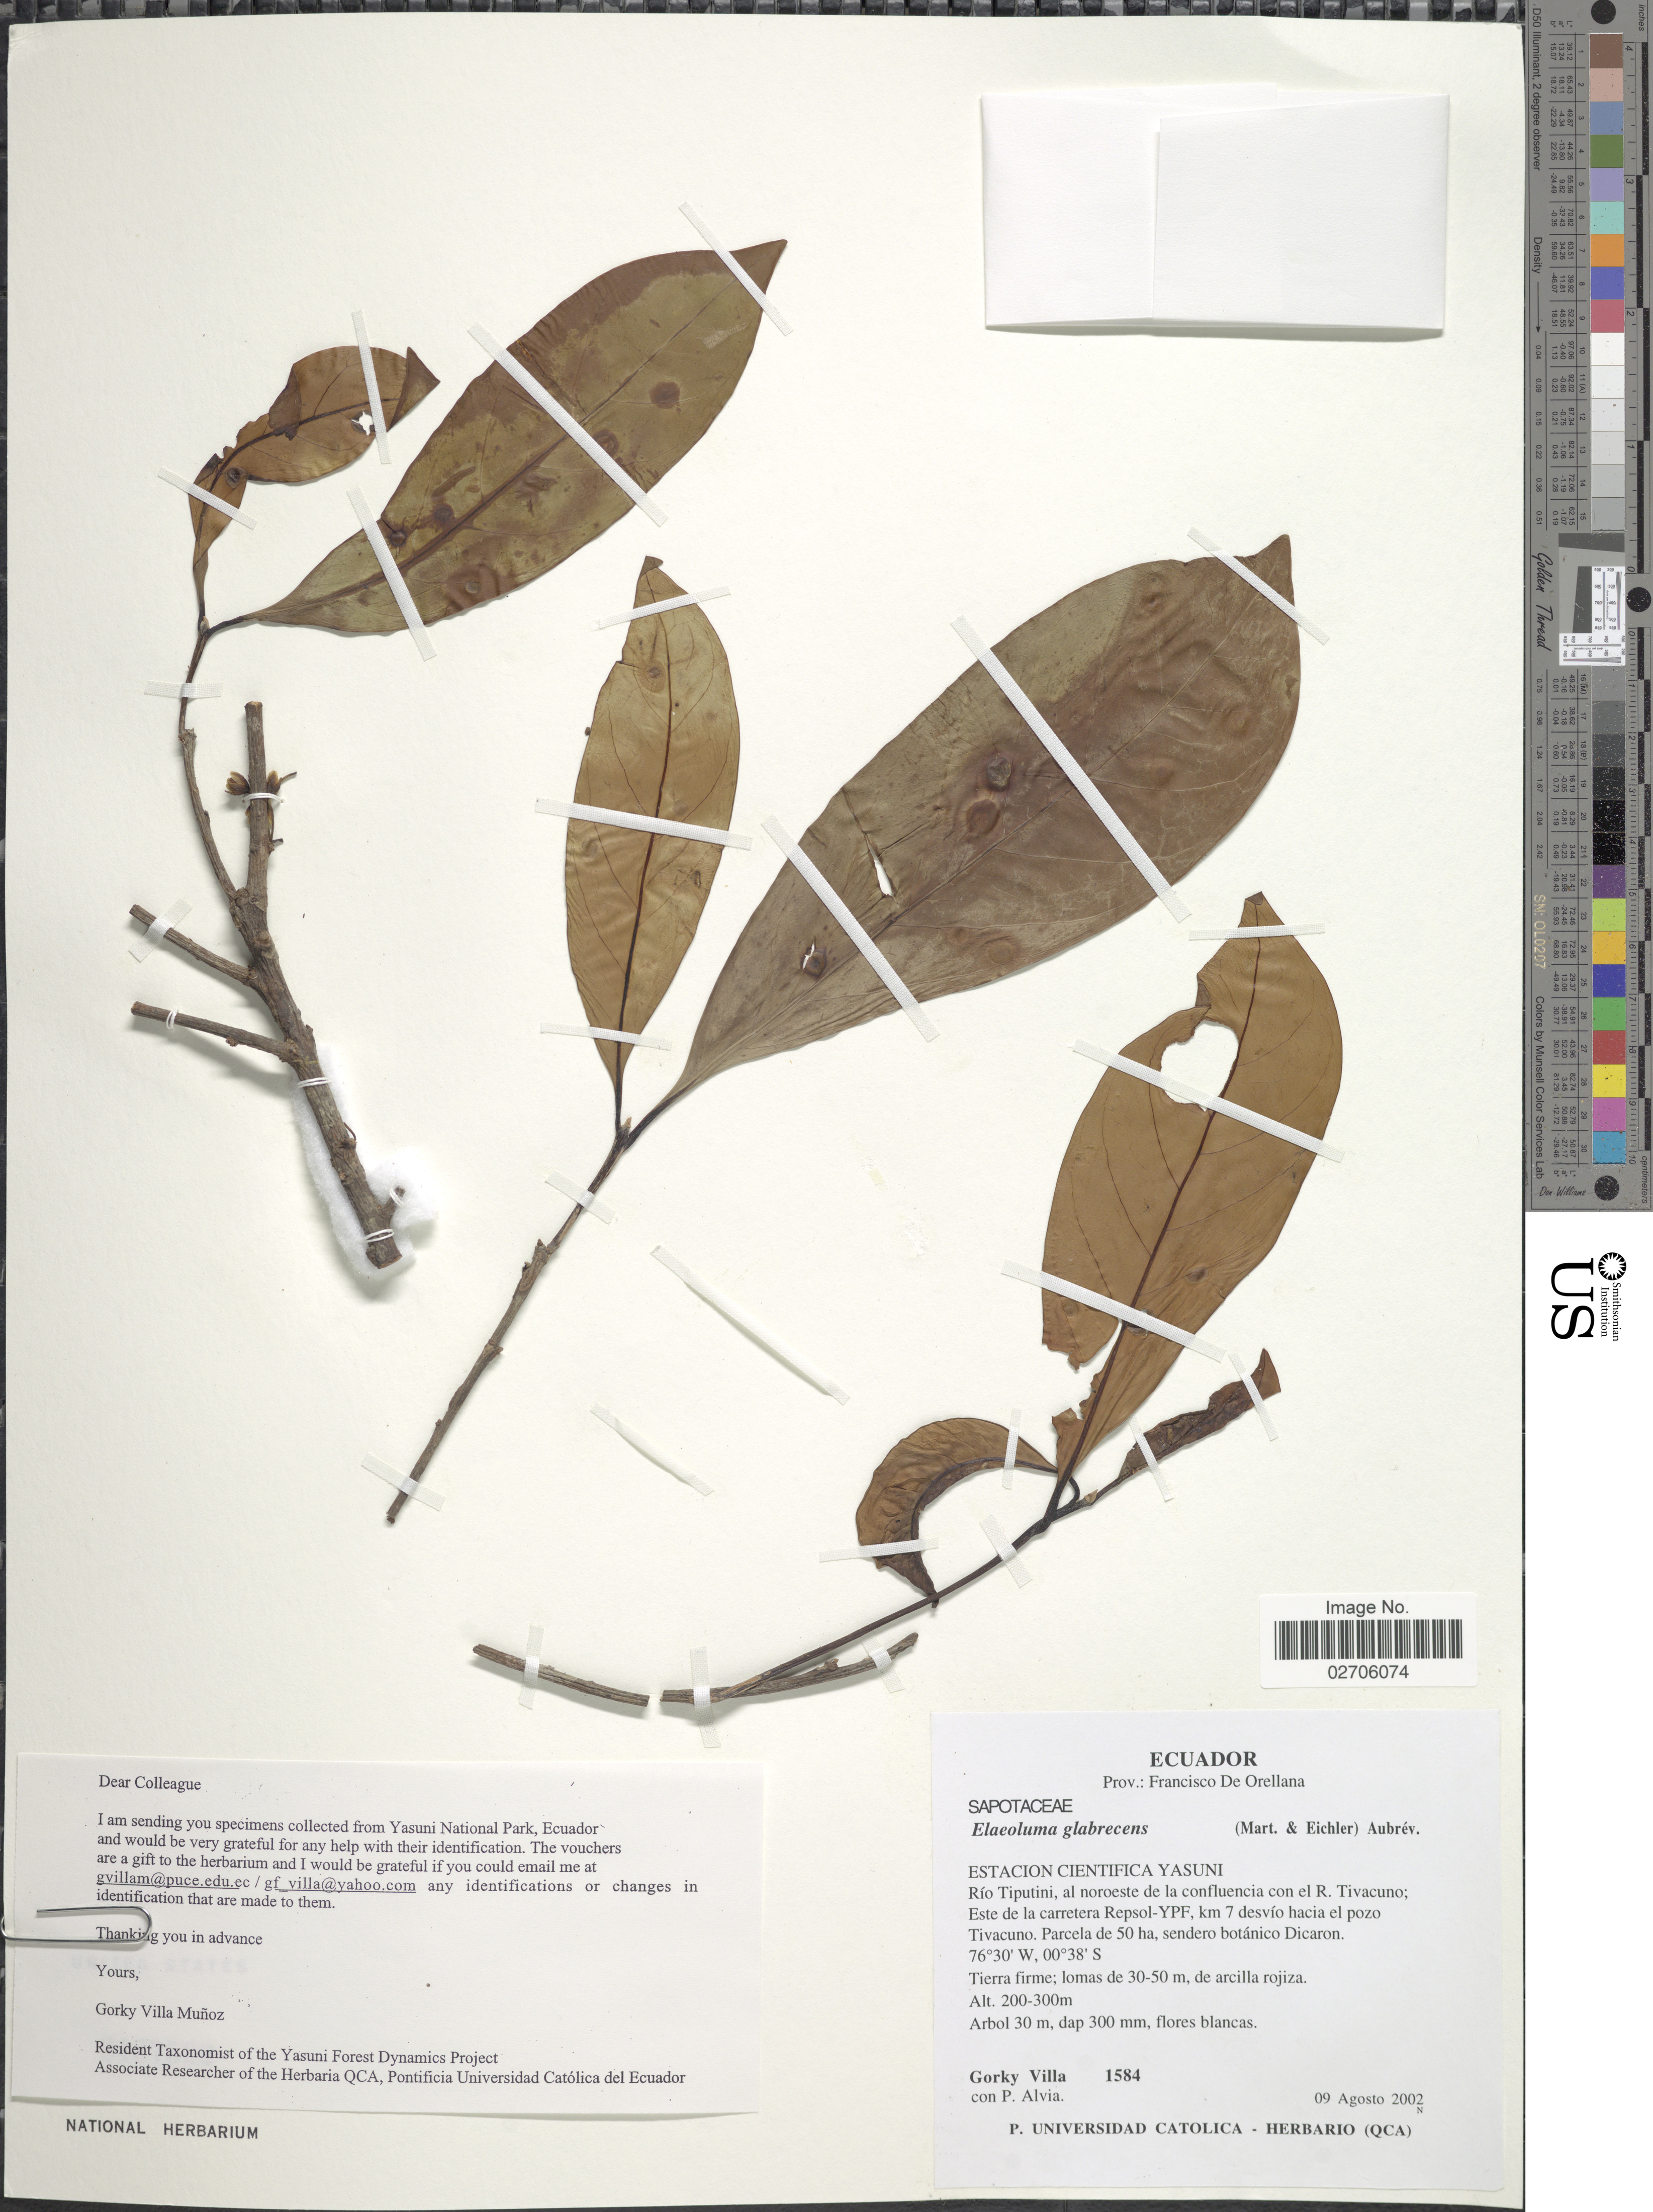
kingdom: Plantae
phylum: Tracheophyta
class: Magnoliopsida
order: Ericales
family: Sapotaceae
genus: Elaeoluma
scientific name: Elaeoluma glabrescens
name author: (Mart. & Eichler) Aubrév.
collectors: G. Villa & P. Alvia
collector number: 1584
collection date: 2002-08-09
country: Ecuador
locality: Prov.: Francisco De Orellana. Estacion Cientifica Yasuni. Río Tiputini, al noroeste de la confluencia con el R. Tivacuno; Este de la carretera Repsol-YPF, km 7 desvio hacia el pozo Tivacuno. Parcela de 50 ha, sendero botanico Dicaron.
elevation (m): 200